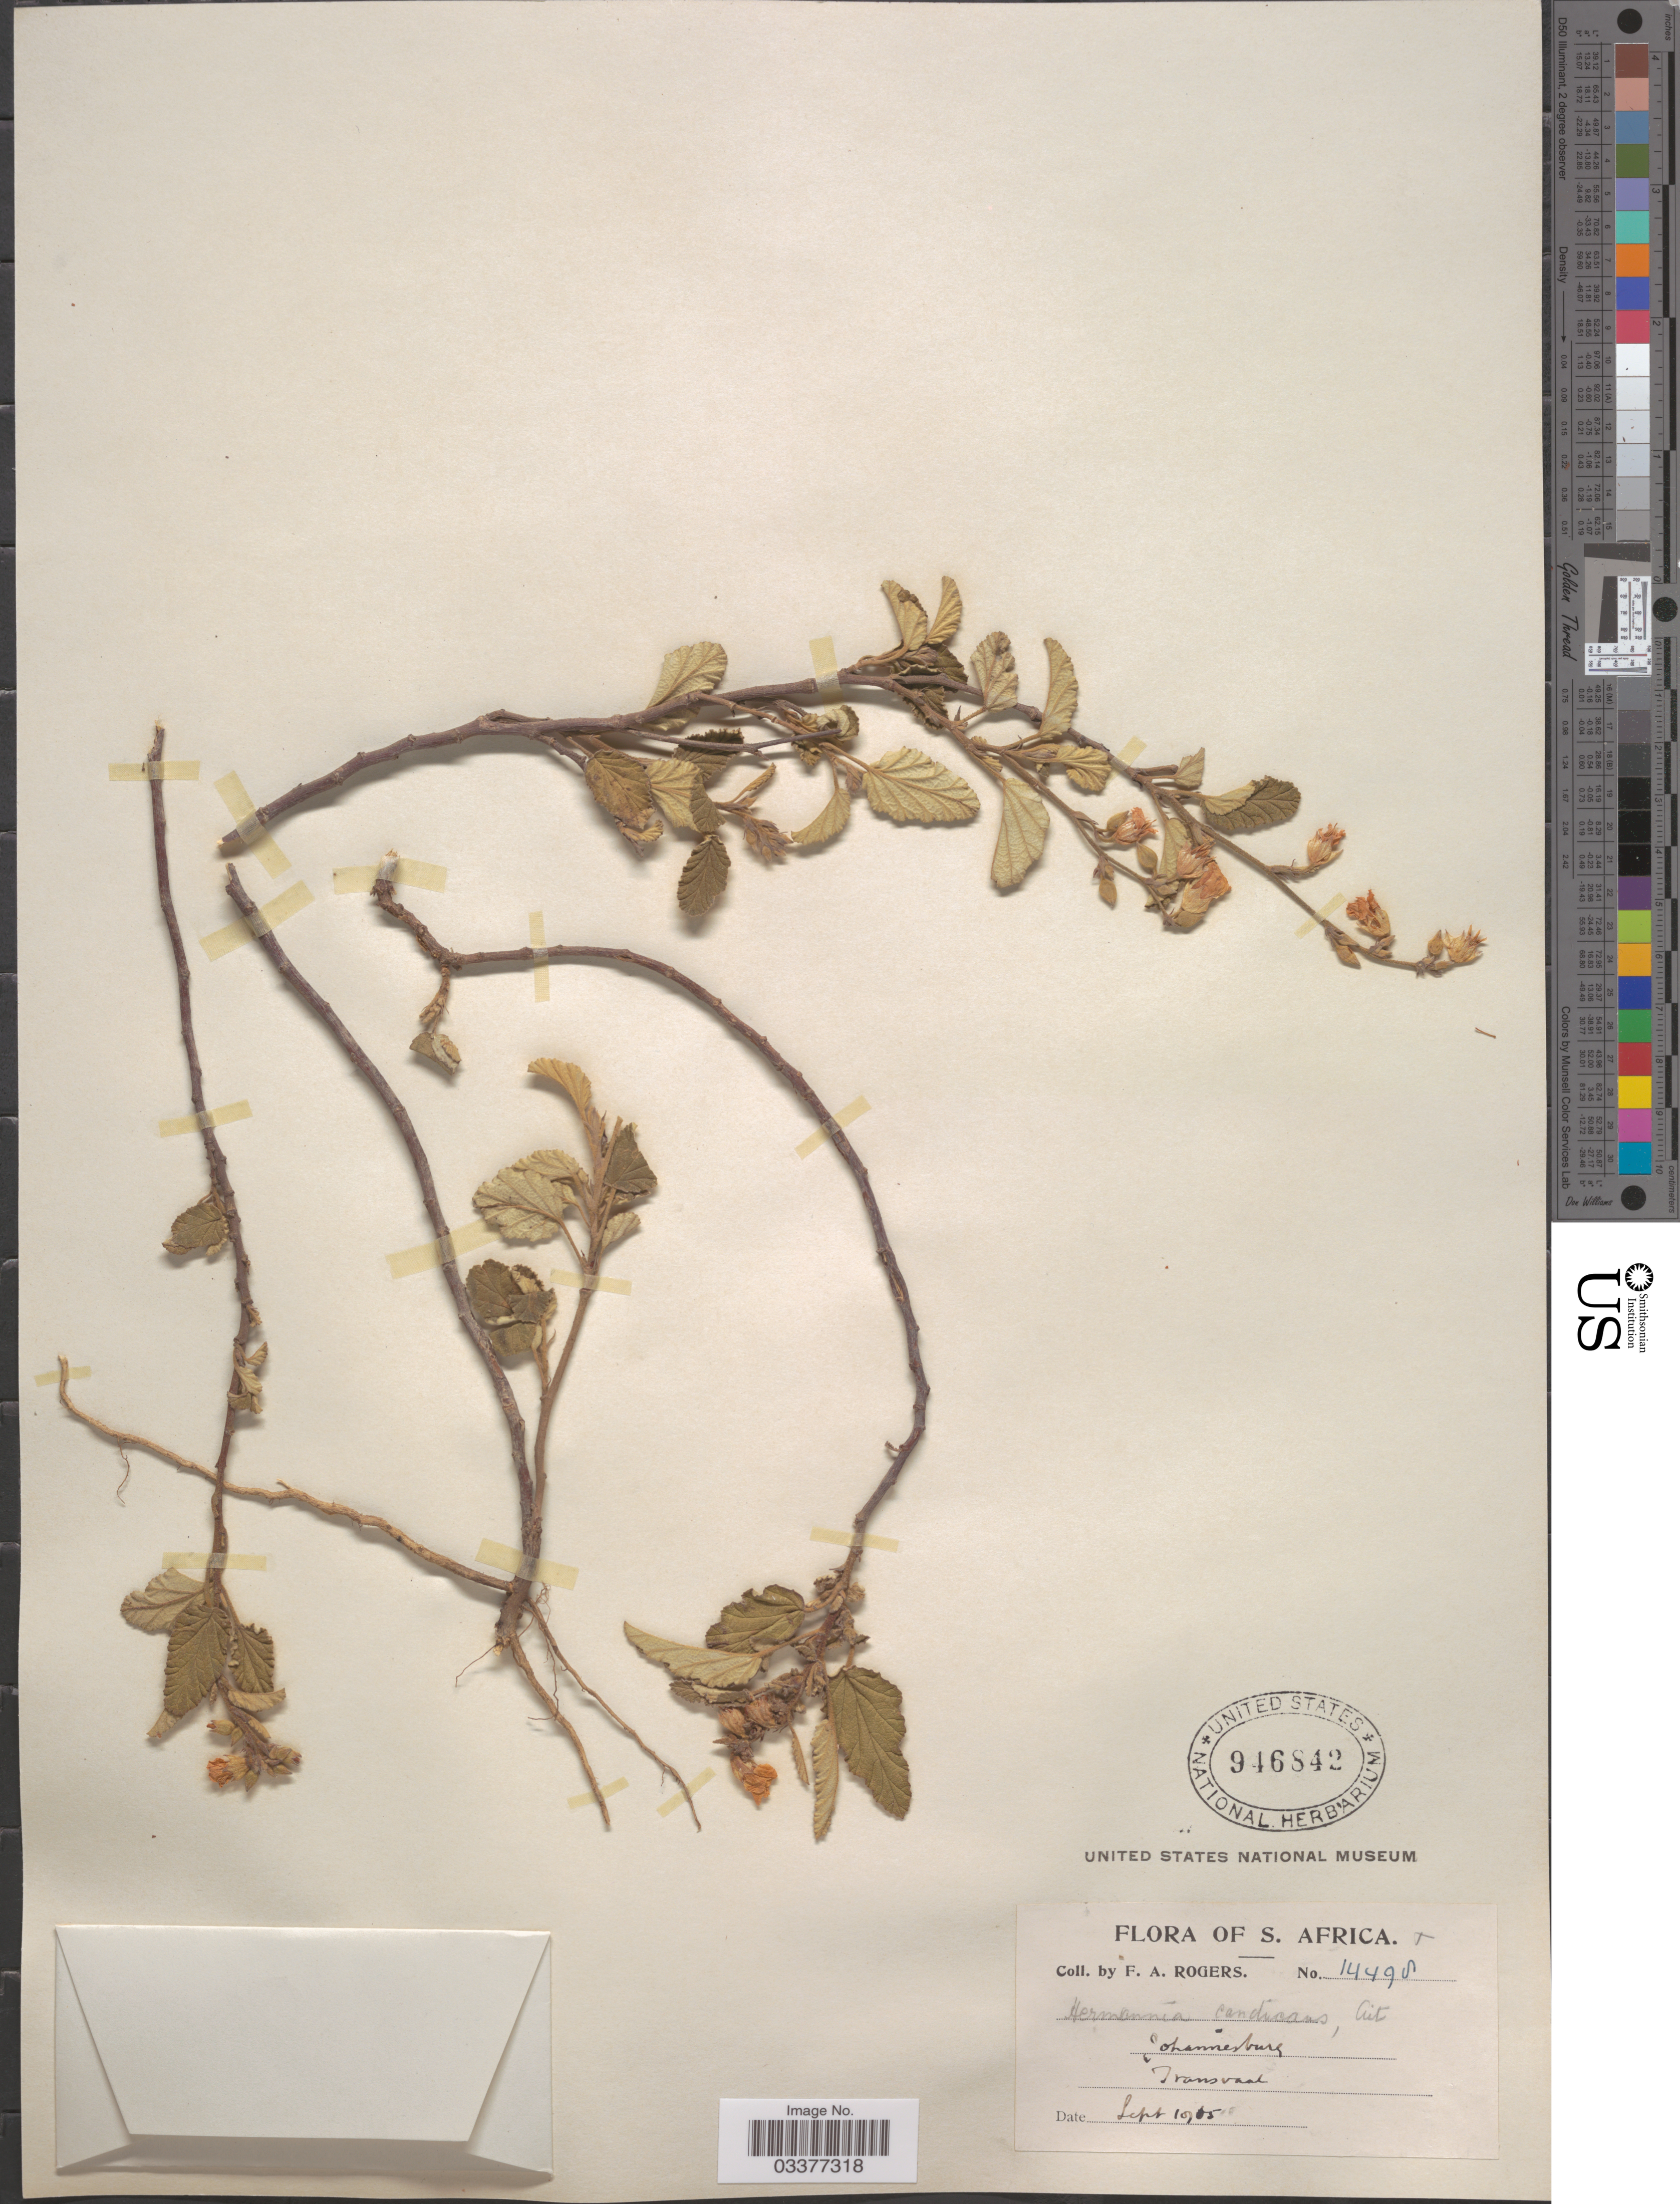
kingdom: Plantae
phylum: Tracheophyta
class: Magnoliopsida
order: Malvales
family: Malvaceae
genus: Hermannia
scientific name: Hermannia candicans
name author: Aiton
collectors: F. A. Rogers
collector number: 14498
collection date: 1905-09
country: South Africa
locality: S. Africa. Johannesburg. Transvaal.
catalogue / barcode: US 846842